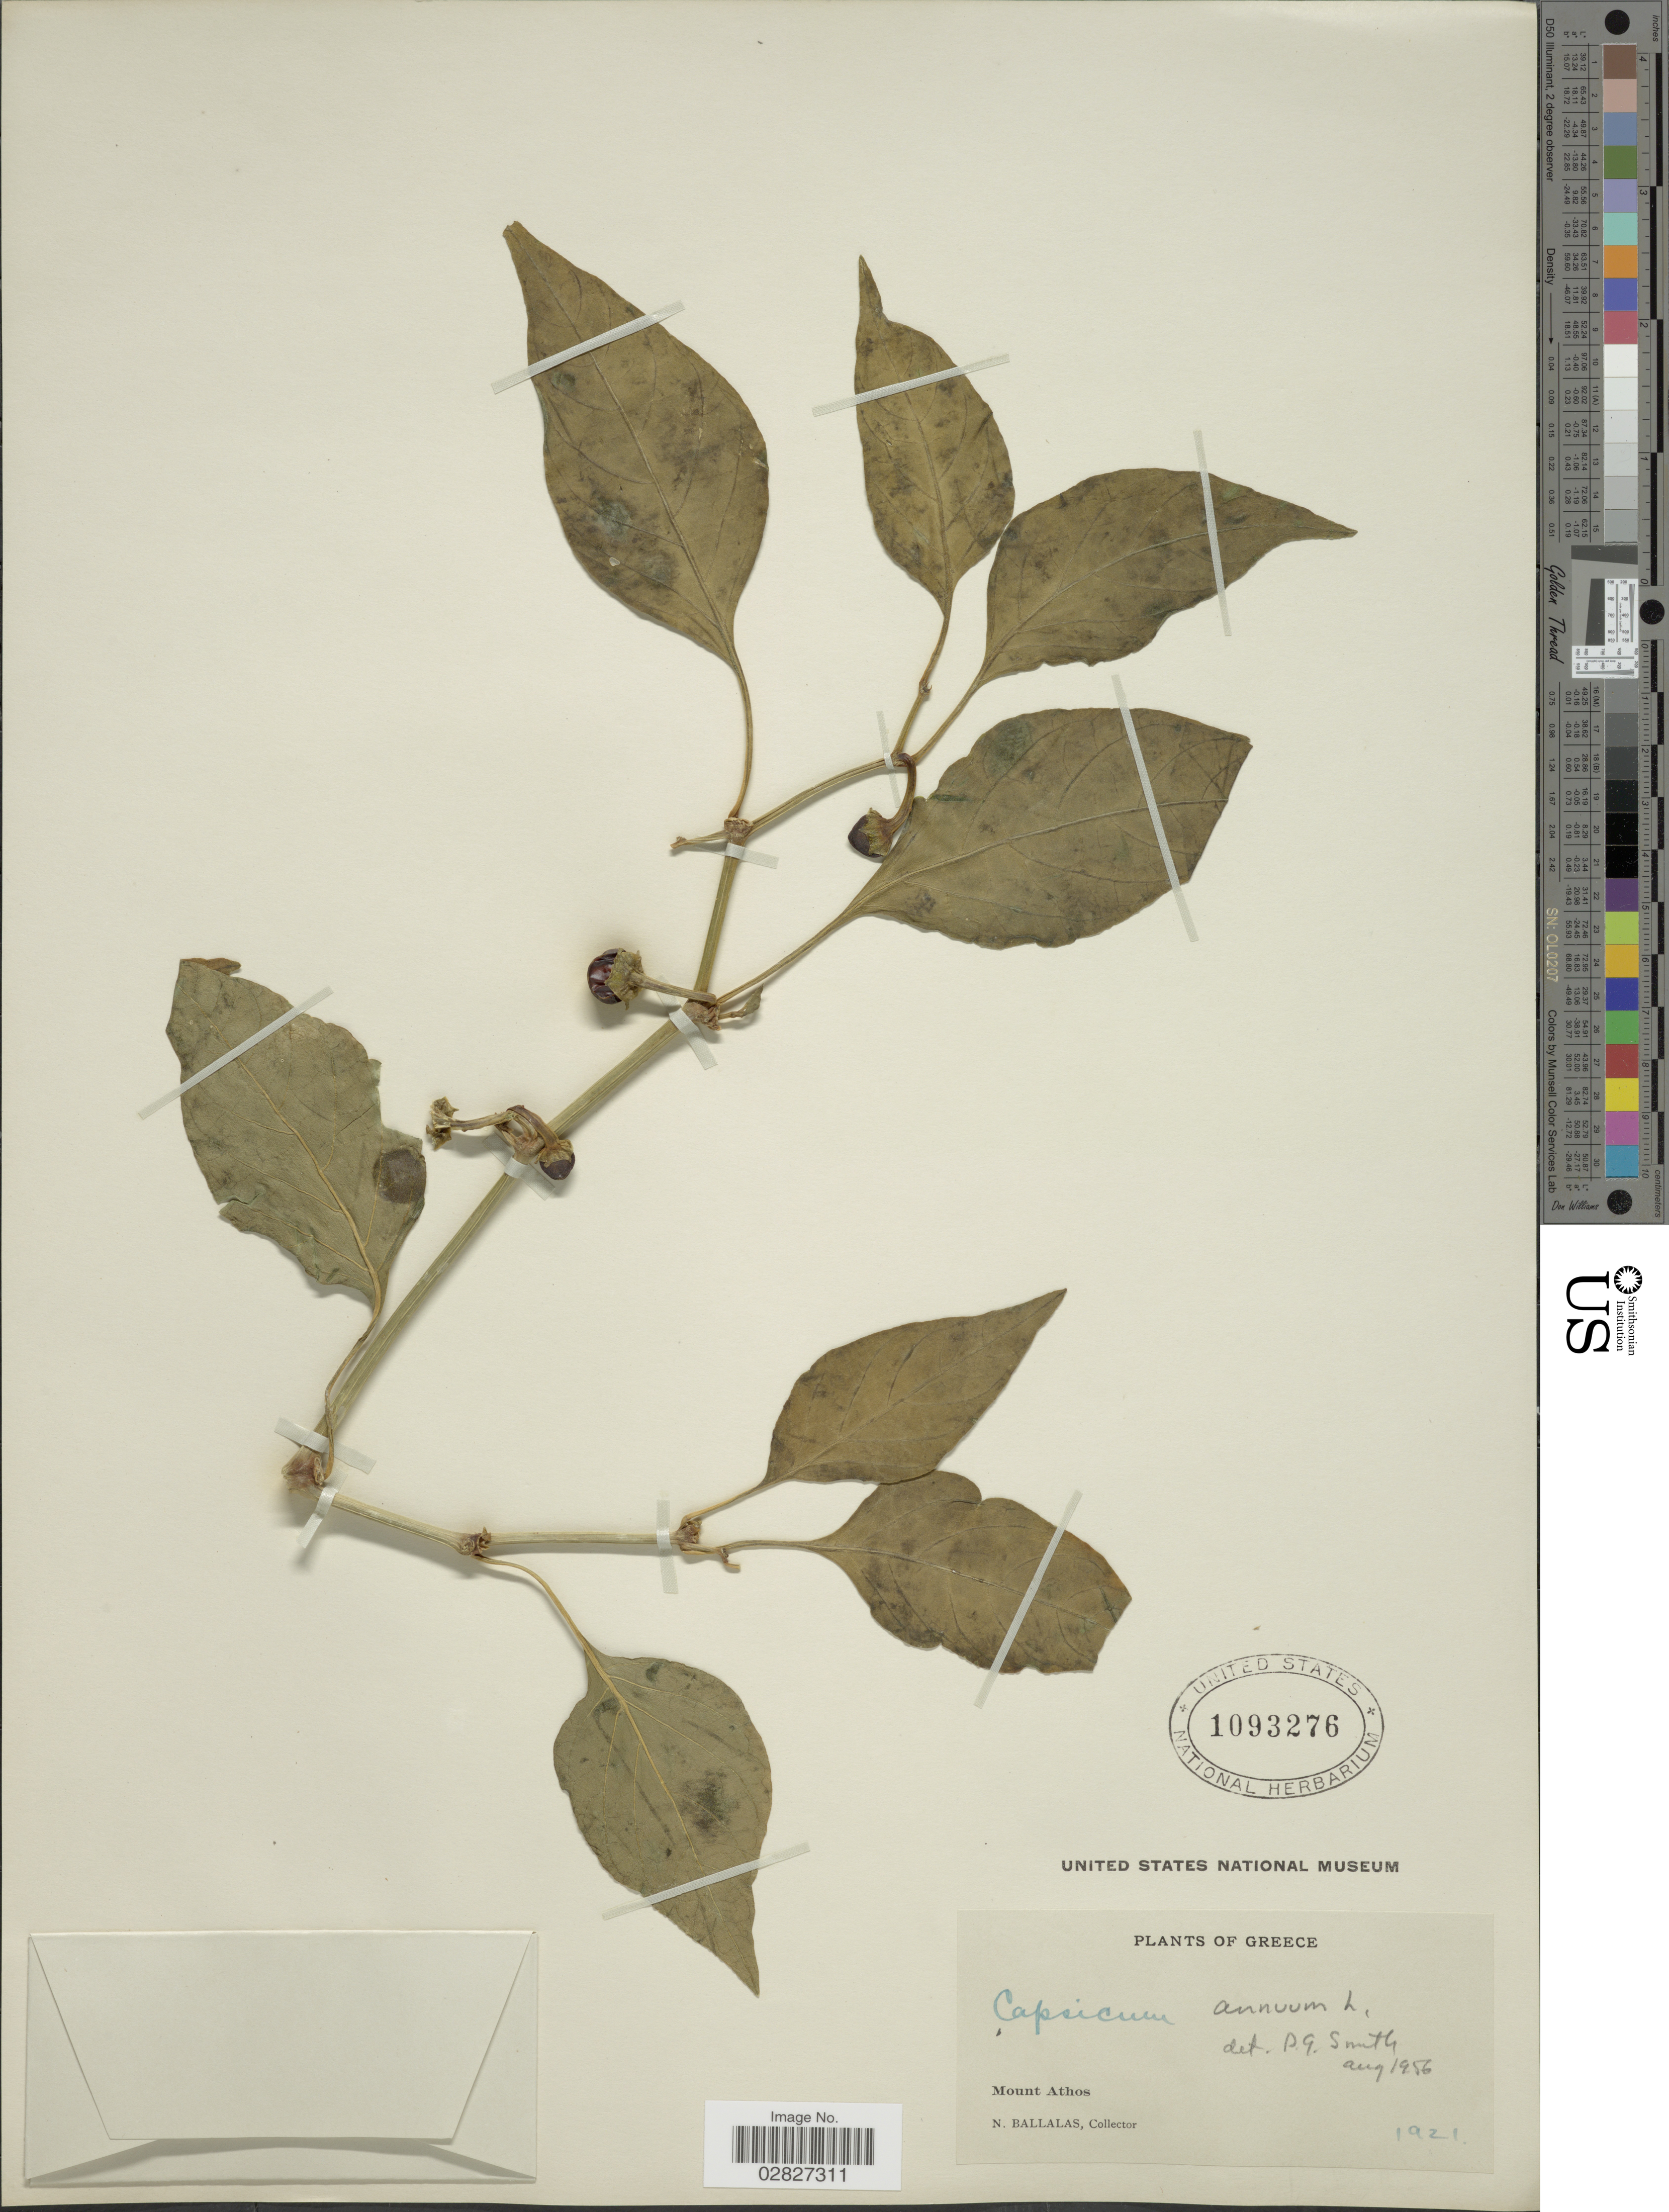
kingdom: Plantae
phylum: Tracheophyta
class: Magnoliopsida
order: Solanales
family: Solanaceae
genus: Capsicum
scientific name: Capsicum annuum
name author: L.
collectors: N. Ballalas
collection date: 1921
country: Greece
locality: Mount Athos.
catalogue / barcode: US 1093276